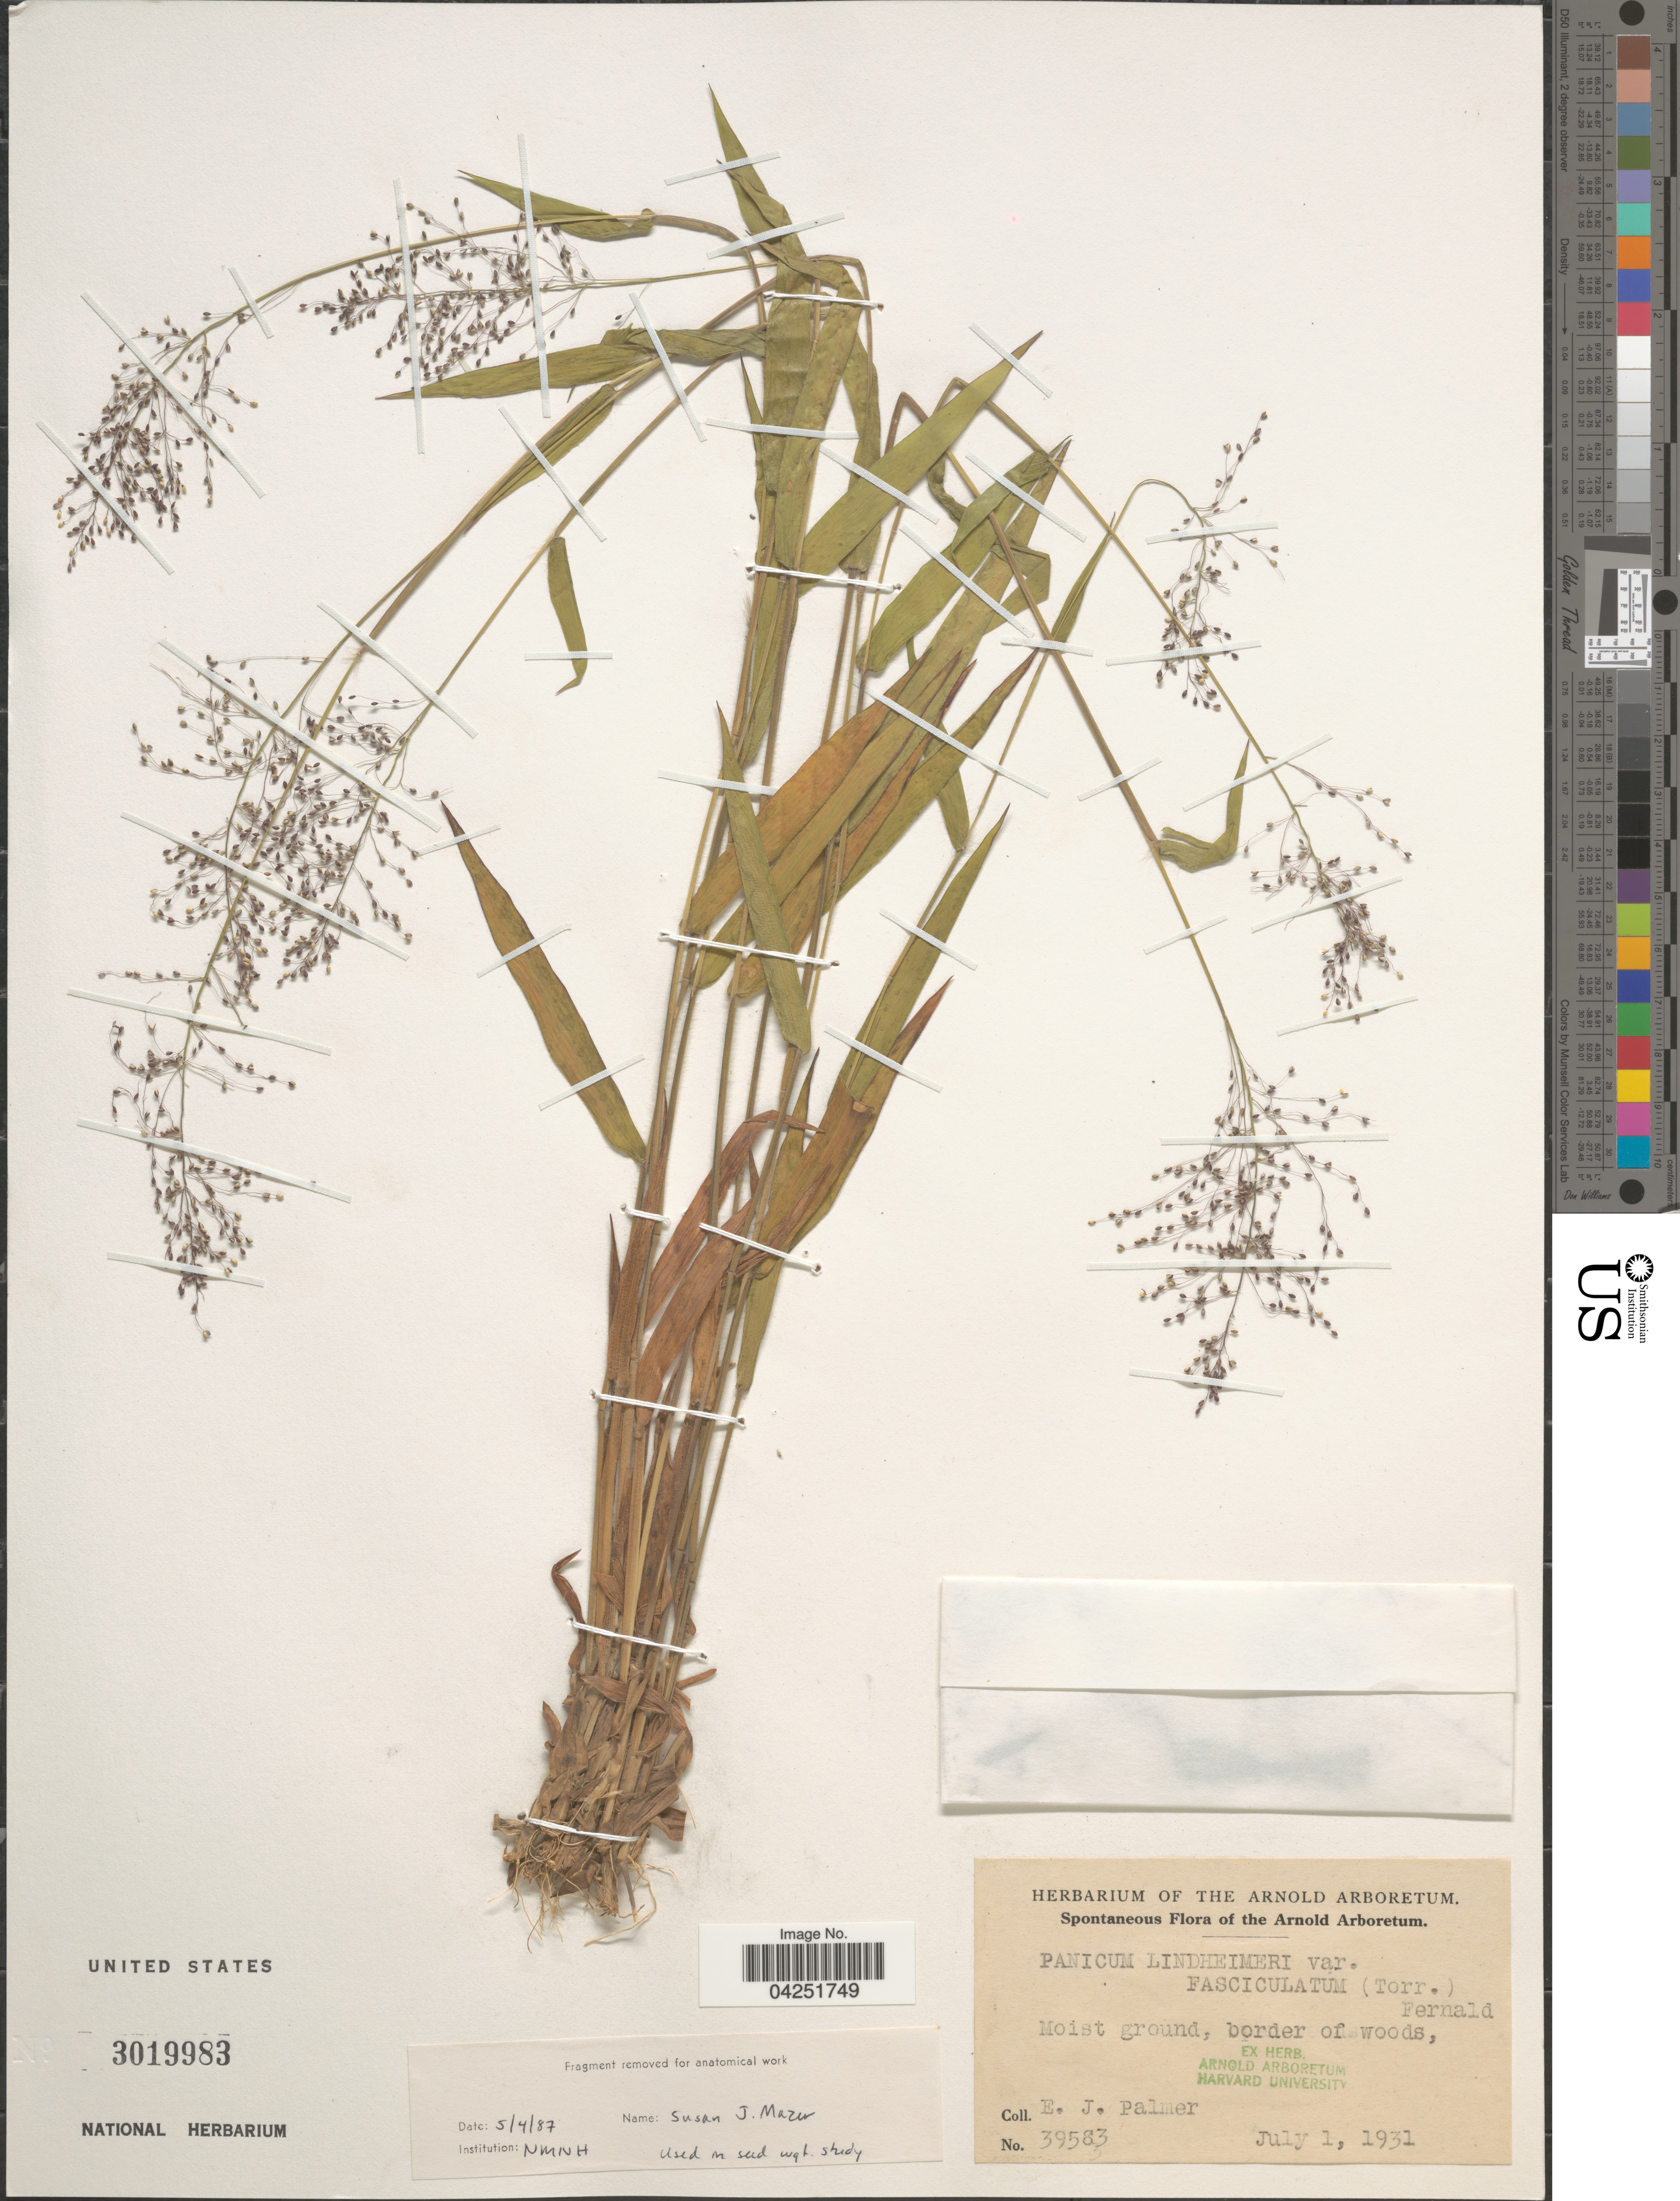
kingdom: Plantae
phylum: Tracheophyta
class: Liliopsida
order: Poales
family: Poaceae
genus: Dichanthelium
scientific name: Dichanthelium acuminatum var. fasciculatum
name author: (Torr.) Freckmann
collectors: E. J. Palmer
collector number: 39583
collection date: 1931-07-01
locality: Border of woods.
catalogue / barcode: US 3019983